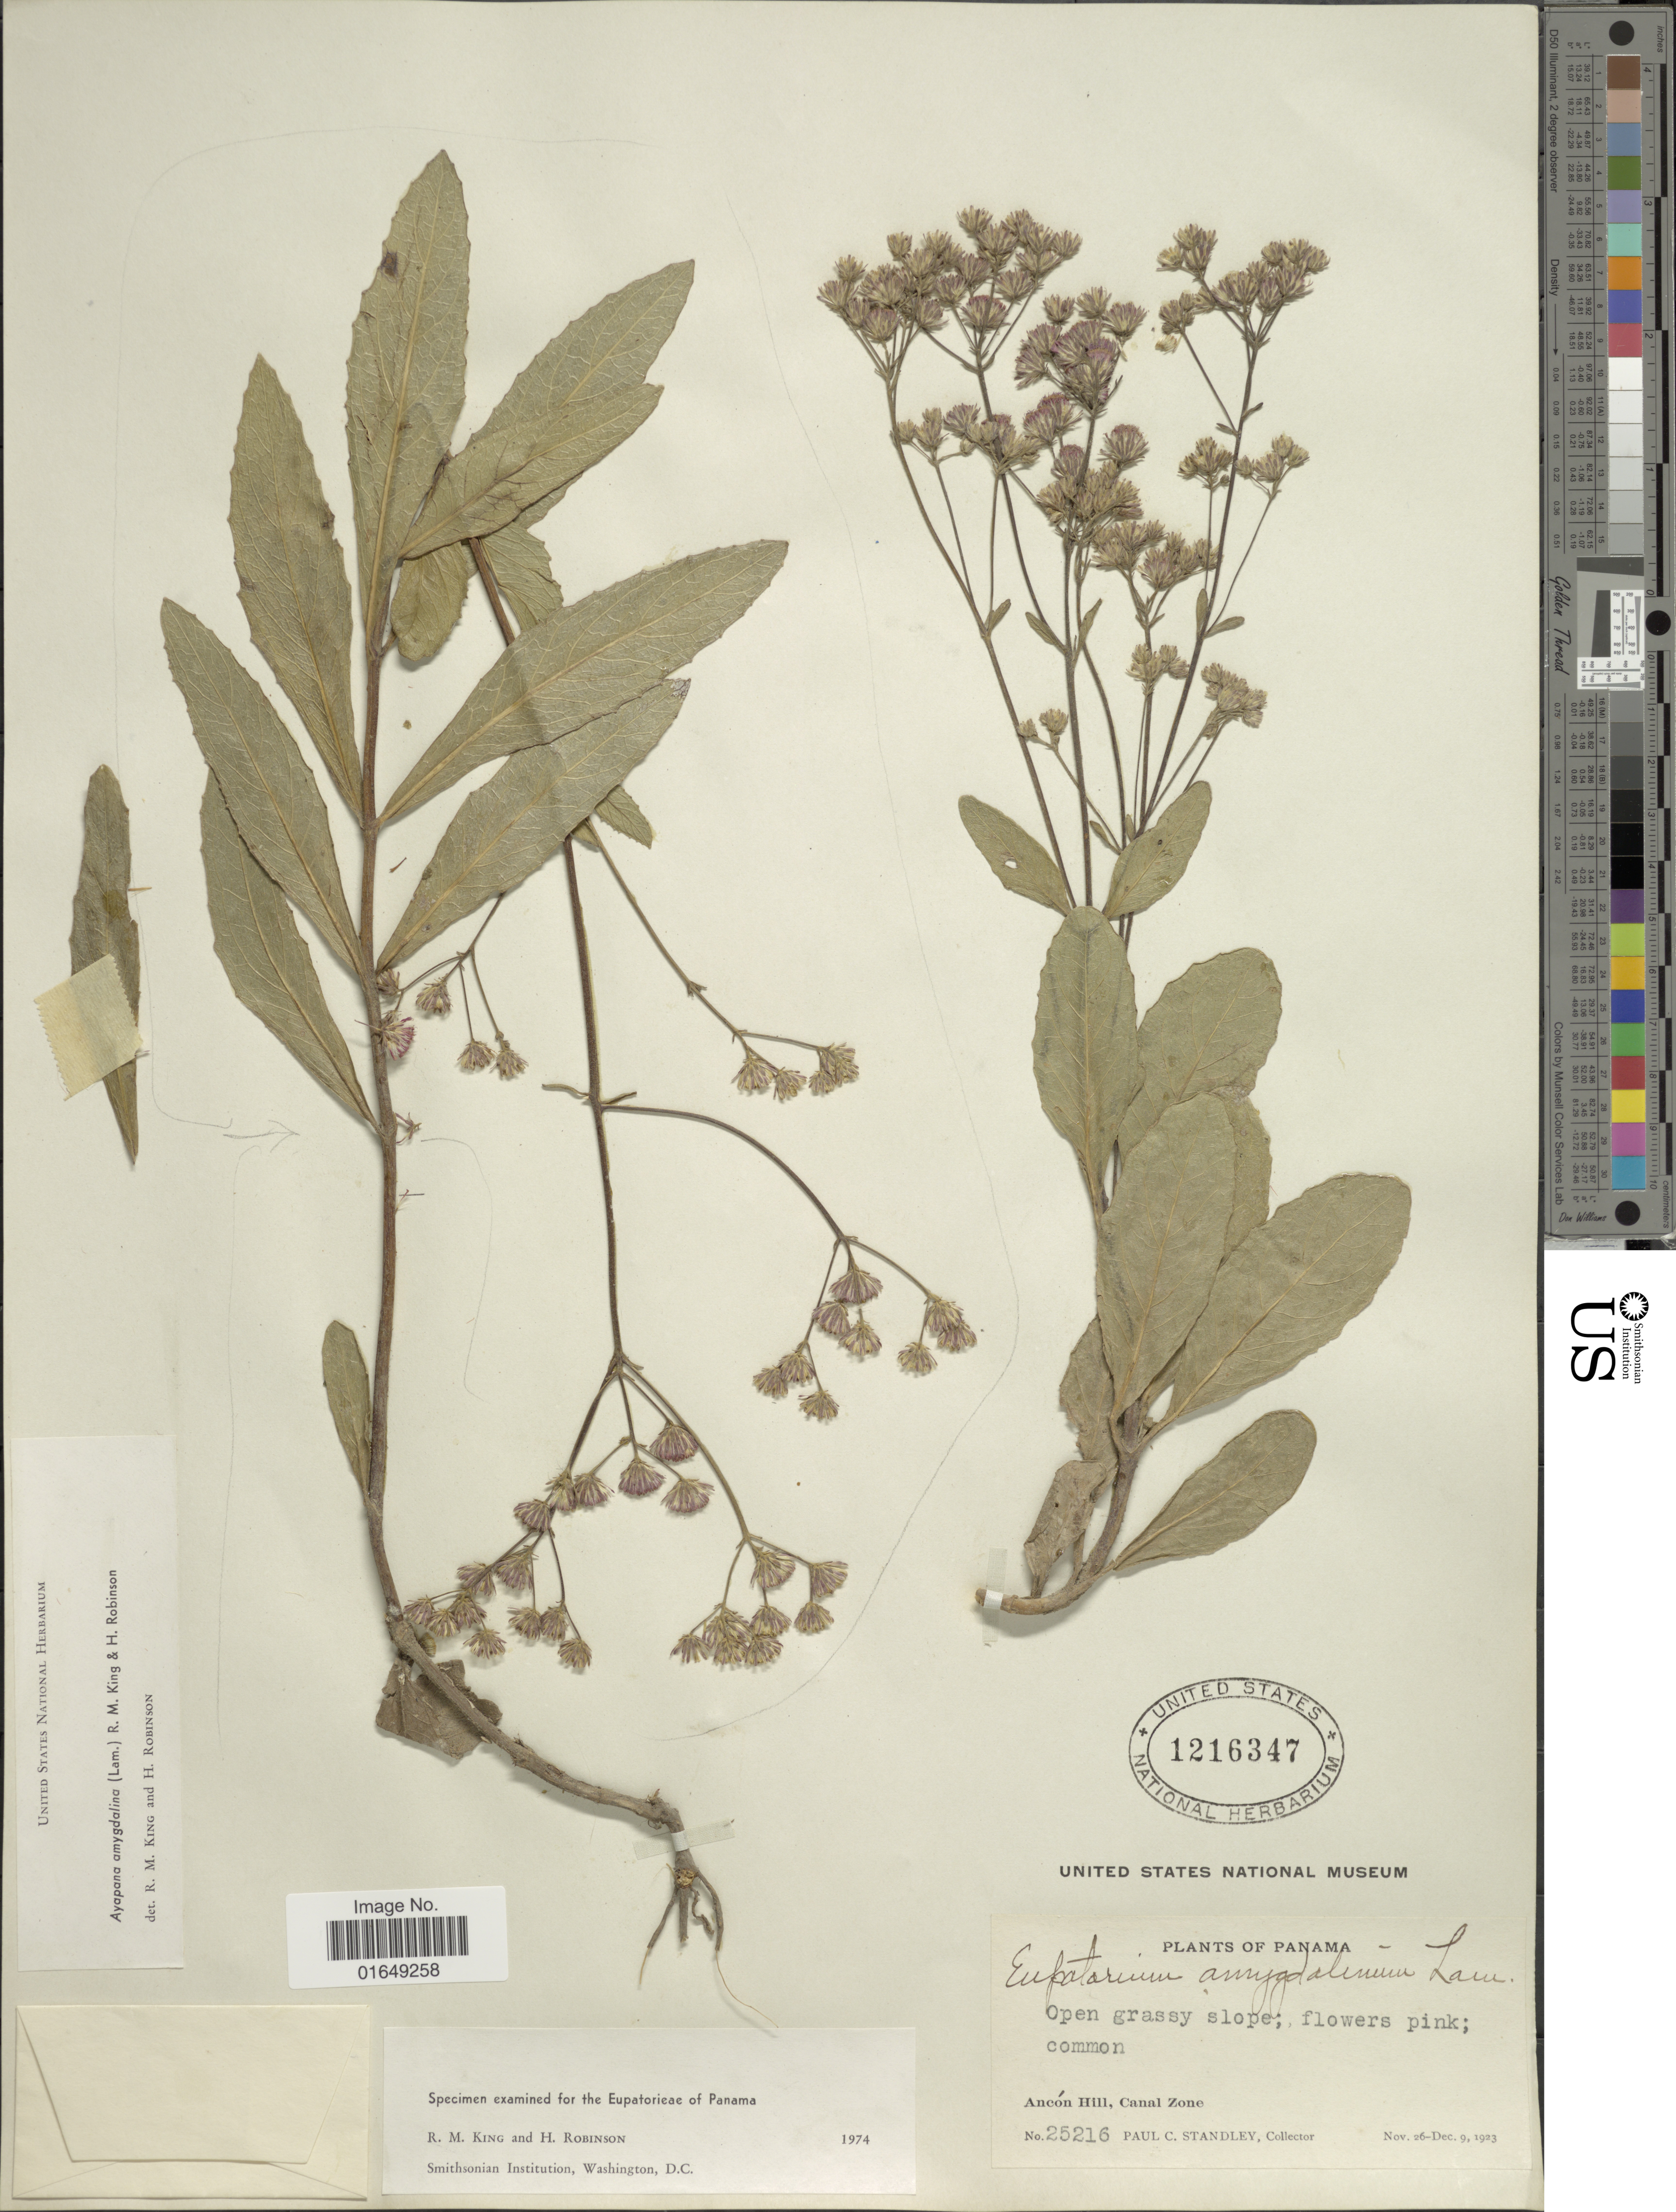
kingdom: Plantae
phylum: Tracheophyta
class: Magnoliopsida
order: Asterales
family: Asteraceae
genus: Ayapana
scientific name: Ayapana amygdalina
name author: (Lam.) R.M. King & H. Rob.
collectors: P. C. Standley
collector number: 25216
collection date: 1923-11-26/1923-12-09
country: Panama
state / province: Colón / Panamá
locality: Ancón Hill.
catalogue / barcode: US 1216347